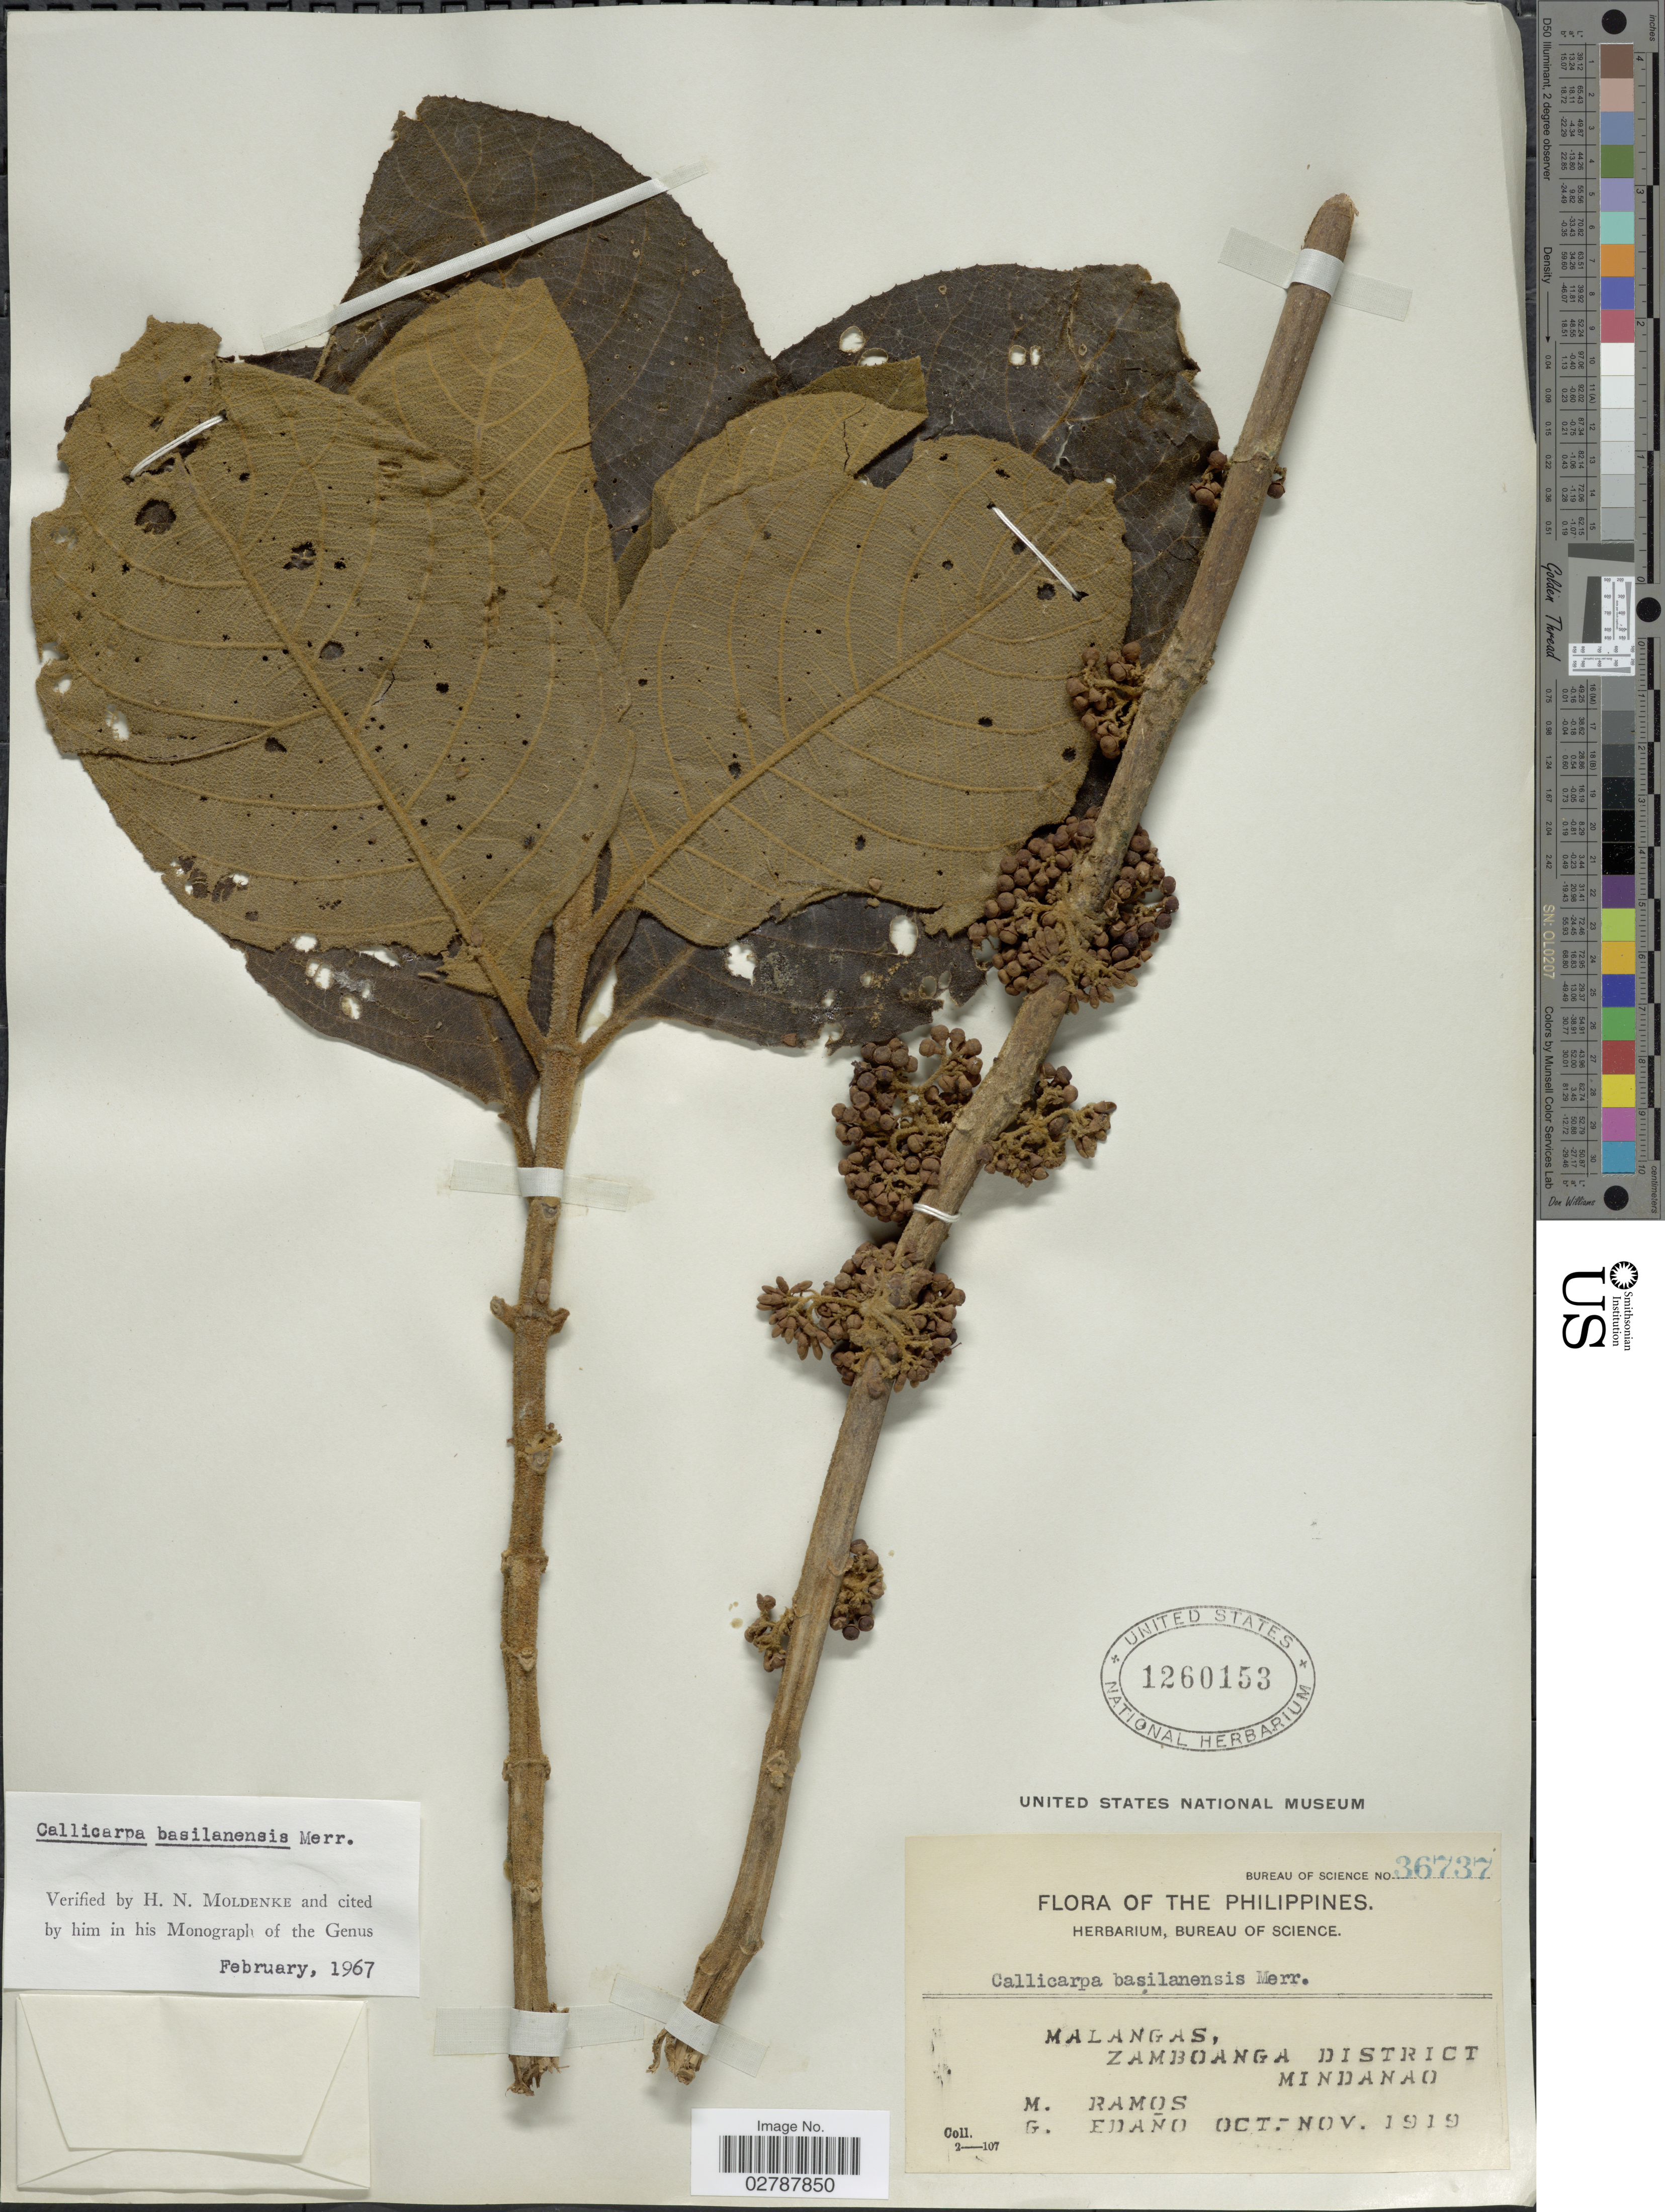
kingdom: Plantae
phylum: Tracheophyta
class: Magnoliopsida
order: Lamiales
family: Lamiaceae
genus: Callicarpa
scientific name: Callicarpa basilanensis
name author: Merr.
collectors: M. Ramos & G. Edaño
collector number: Bureau of Science36737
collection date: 1919-10/1919-11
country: Philippines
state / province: Zamboanga Peninsula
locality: Malangas, Zamboanga District. Mindanao.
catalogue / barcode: US 1260153